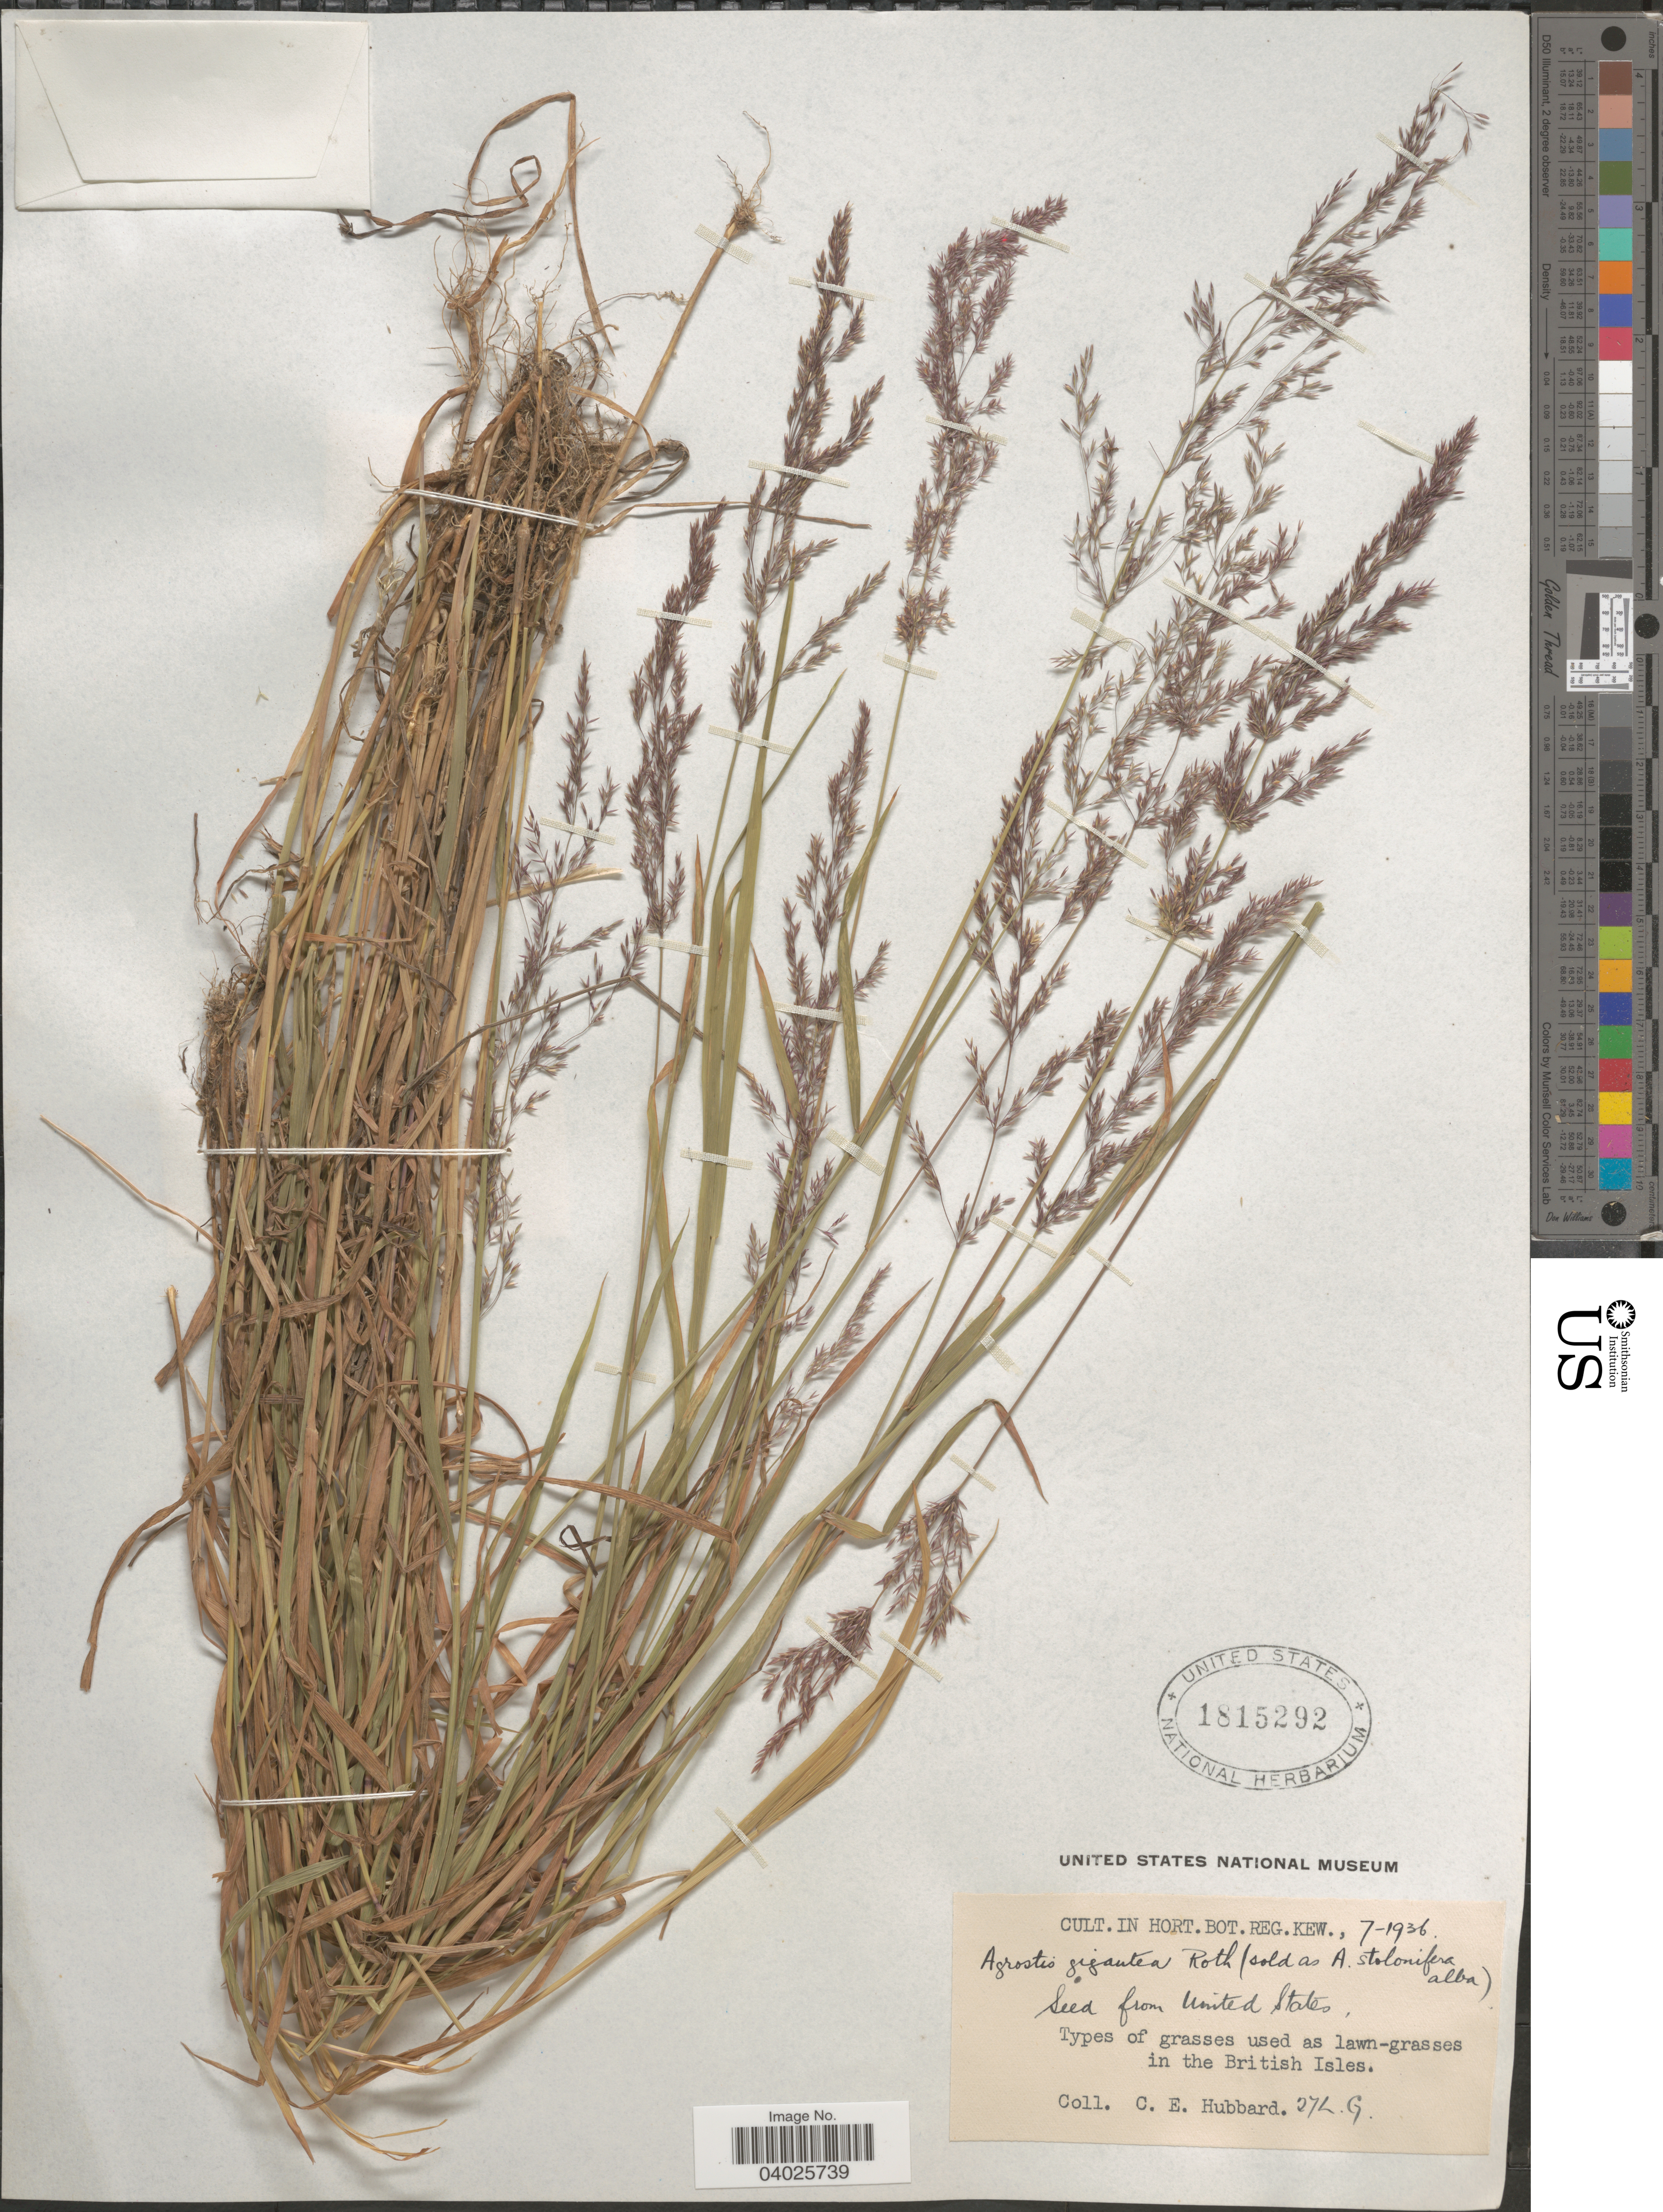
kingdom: Plantae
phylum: Tracheophyta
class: Liliopsida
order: Poales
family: Poaceae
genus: Agrostis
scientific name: Agrostis gigantea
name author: Roth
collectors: C. E. Hubbard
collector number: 27L.G.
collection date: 1936-07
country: United Kingdom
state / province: England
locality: Hort. Bot. Reg. Kew.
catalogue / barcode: US 1815292